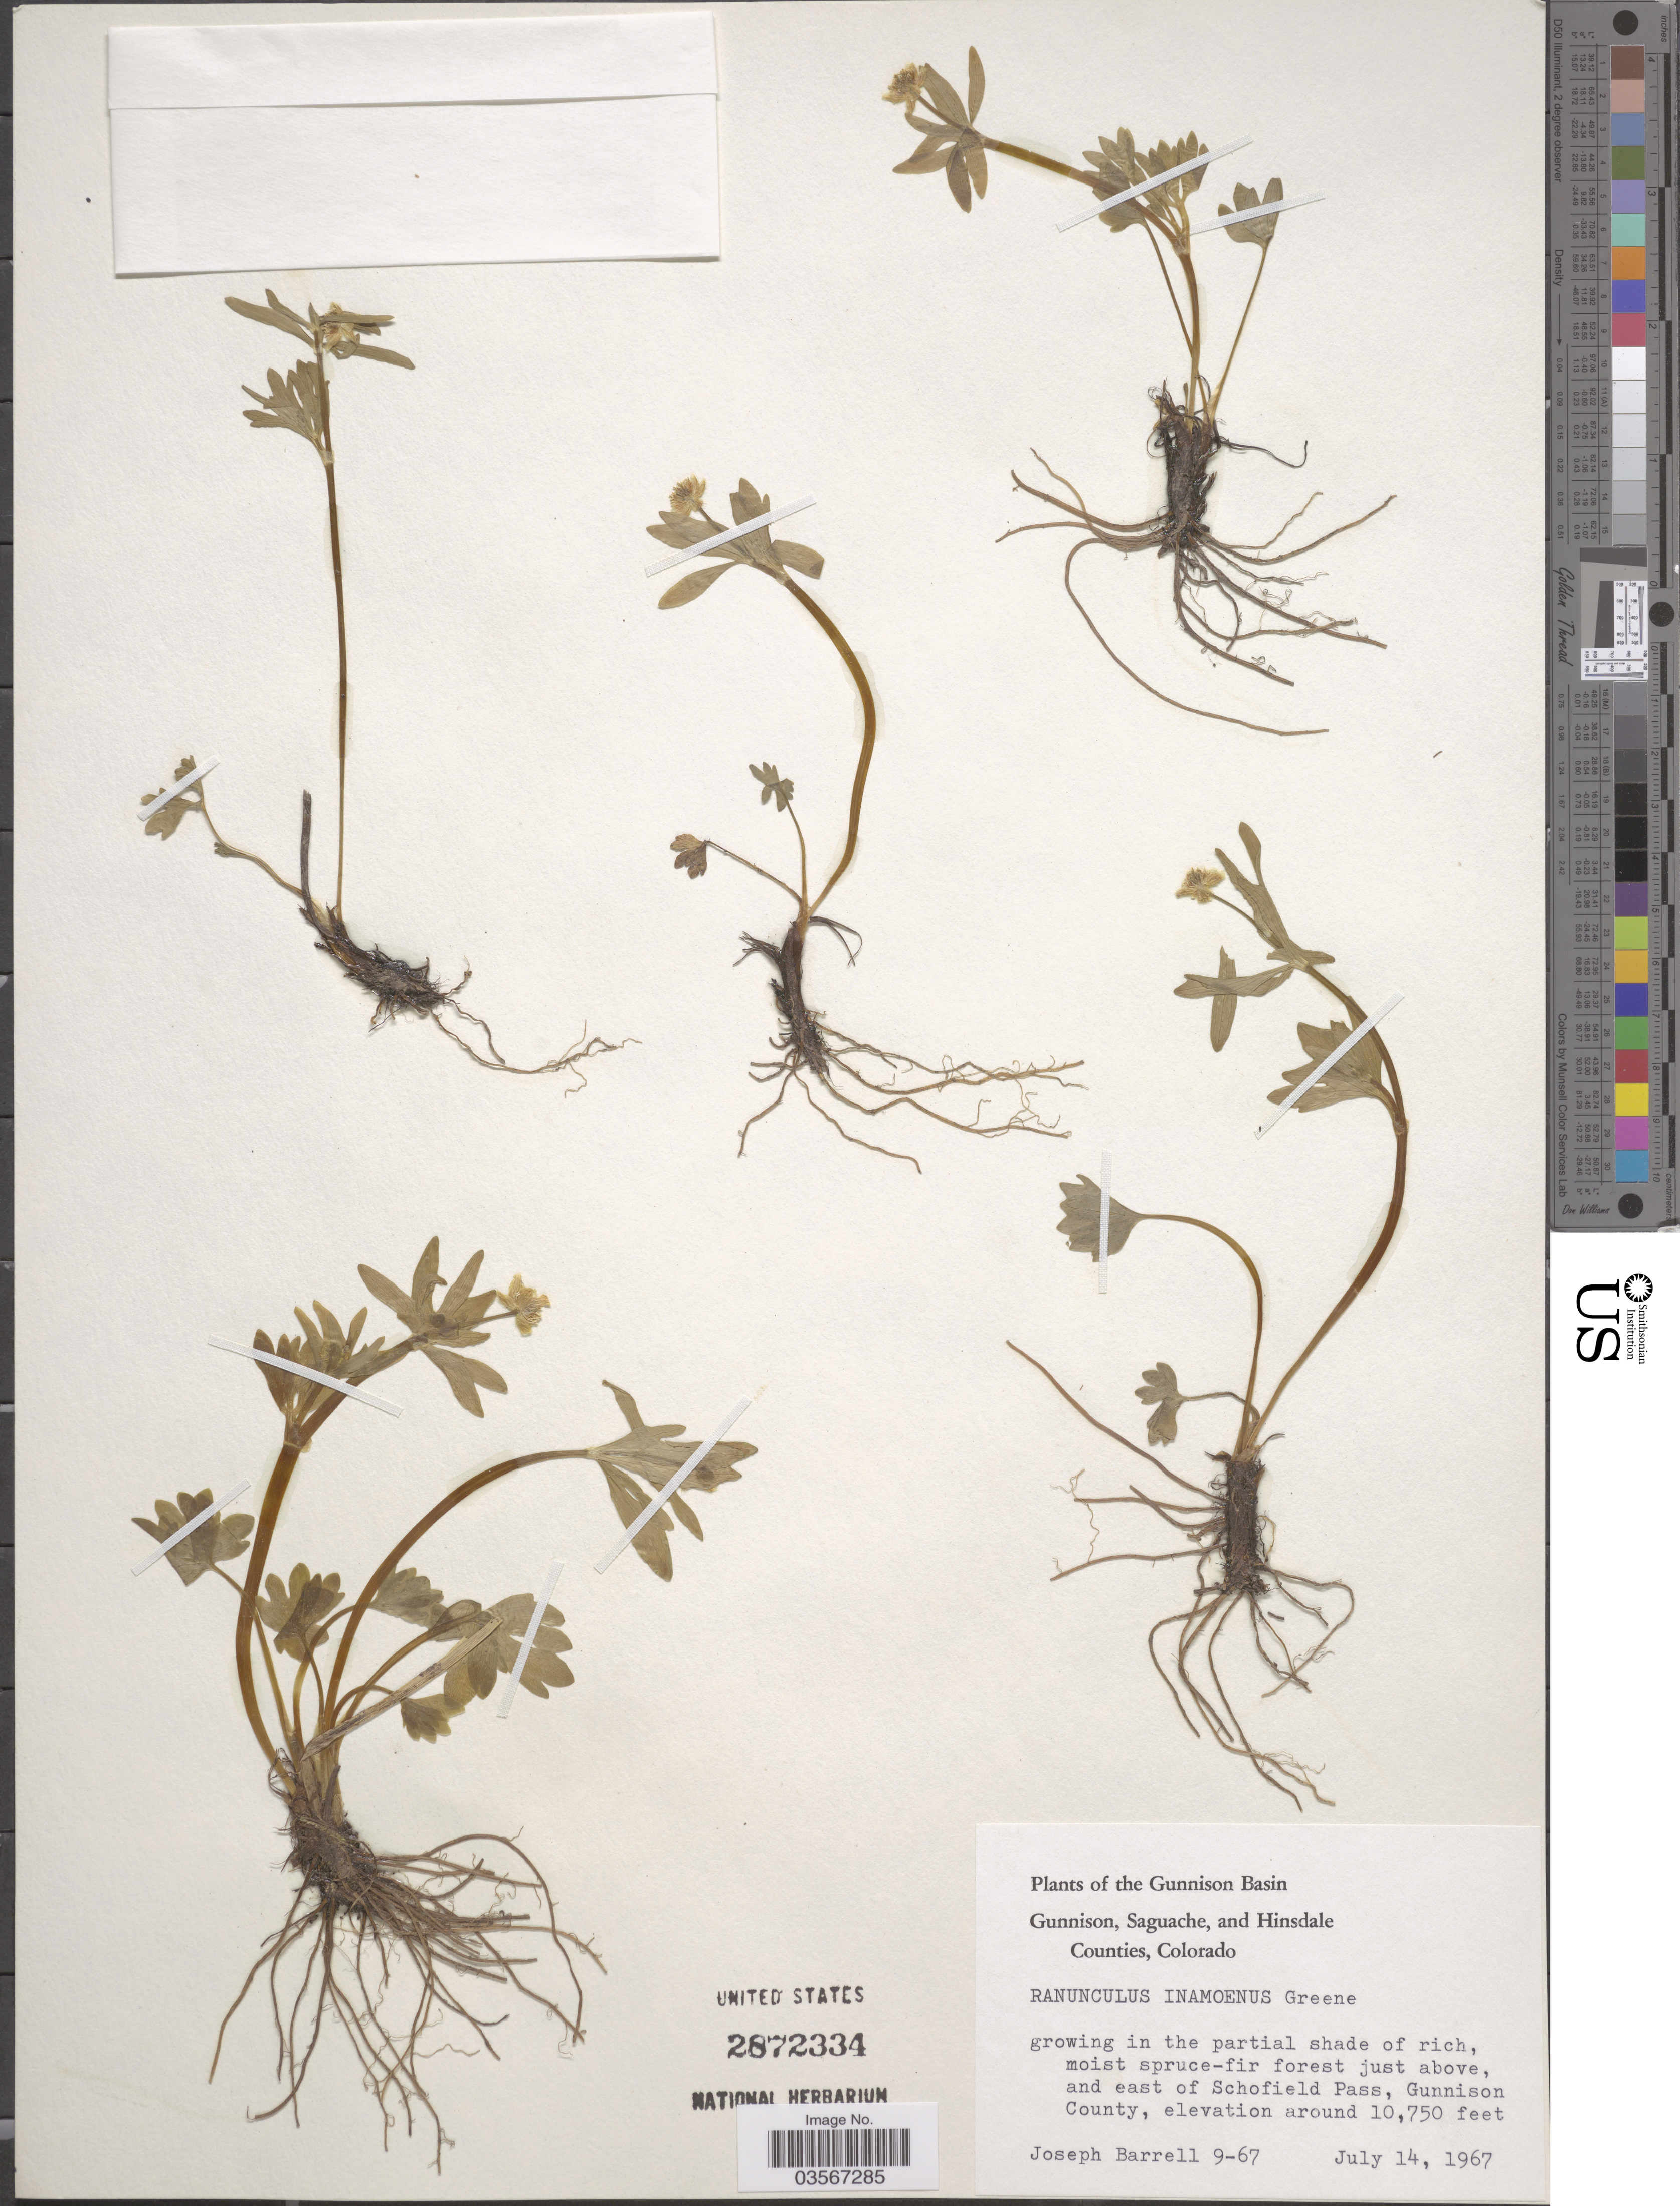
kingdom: Plantae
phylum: Tracheophyta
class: Magnoliopsida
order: Ranunculales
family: Ranunculaceae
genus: Ranunculus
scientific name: Ranunculus inamoenus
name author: Greene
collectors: J. Barrell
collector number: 9-67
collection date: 1967-07-14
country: United States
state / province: Colorado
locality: The Gunnison Basin. Just above, and east of Schofield Pass, Gunnison County.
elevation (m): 3277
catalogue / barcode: US 2872334